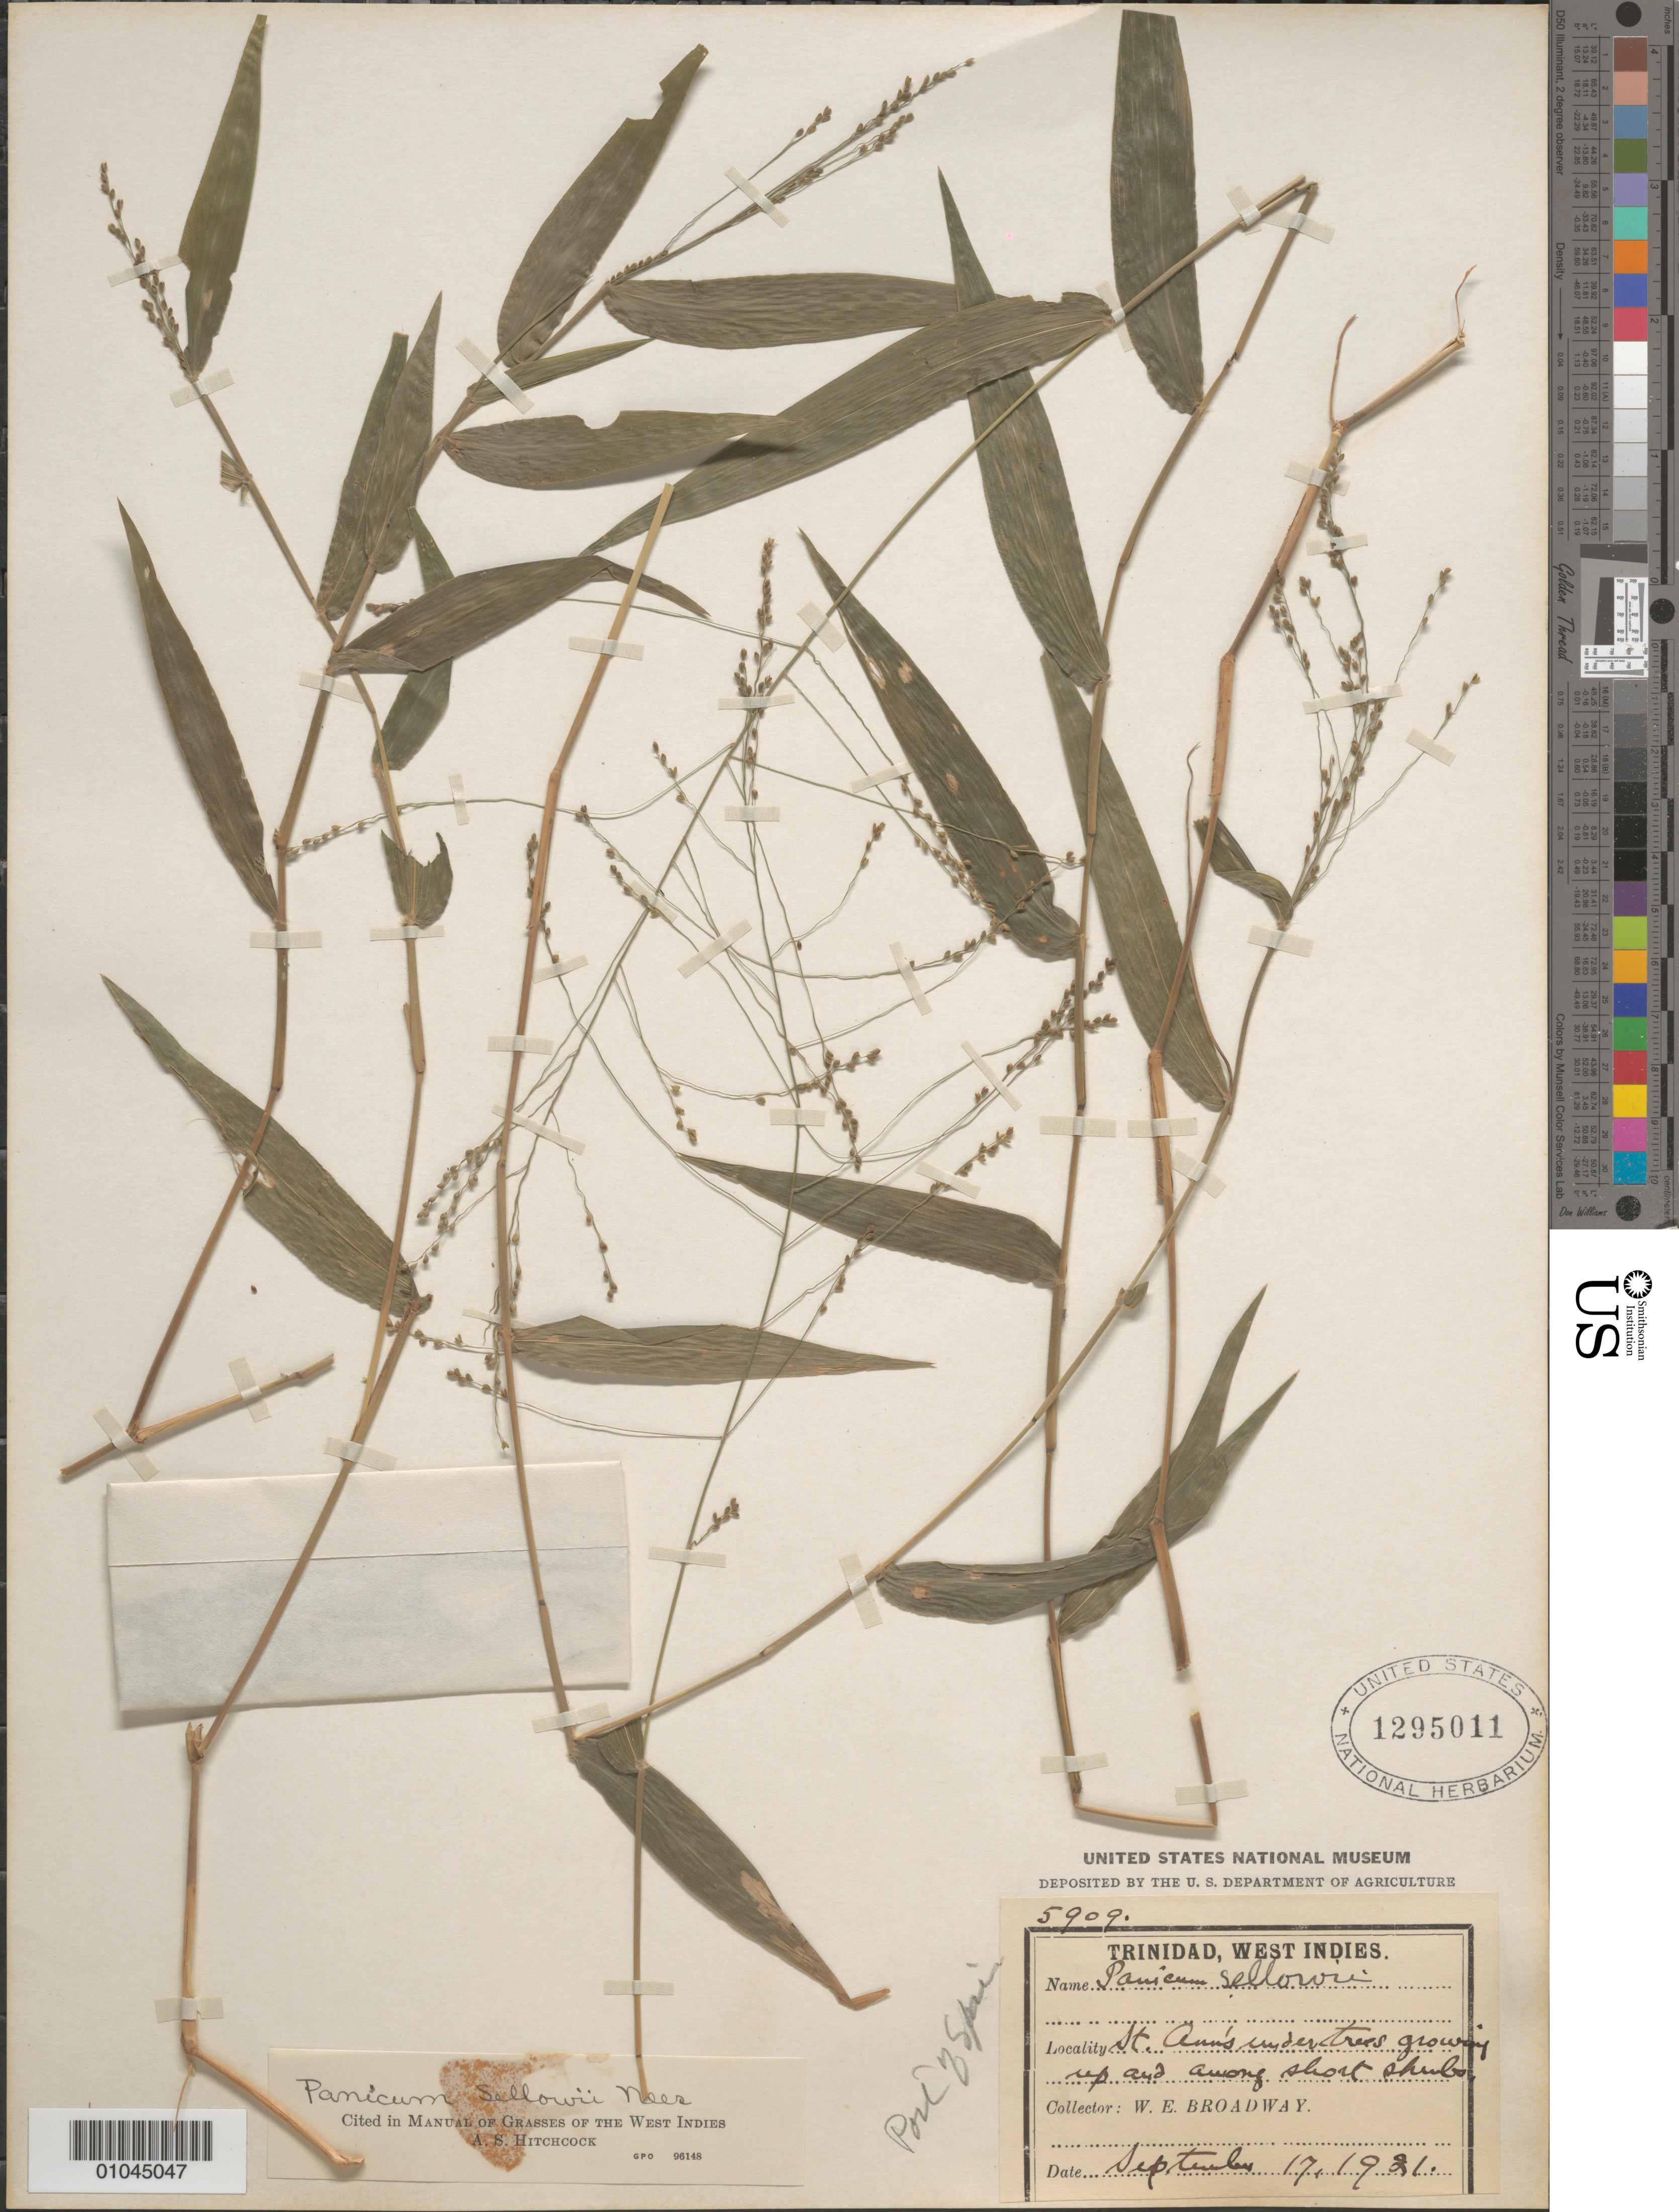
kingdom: Plantae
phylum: Tracheophyta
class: Liliopsida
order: Poales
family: Poaceae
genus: Panicum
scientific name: Panicum sellowii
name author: Nees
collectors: W. E. Broadway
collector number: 5909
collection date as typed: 17 Sep 1921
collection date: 1921-09-17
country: Trinidad and Tobago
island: Trinidad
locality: St. Ann's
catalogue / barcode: US 1295011